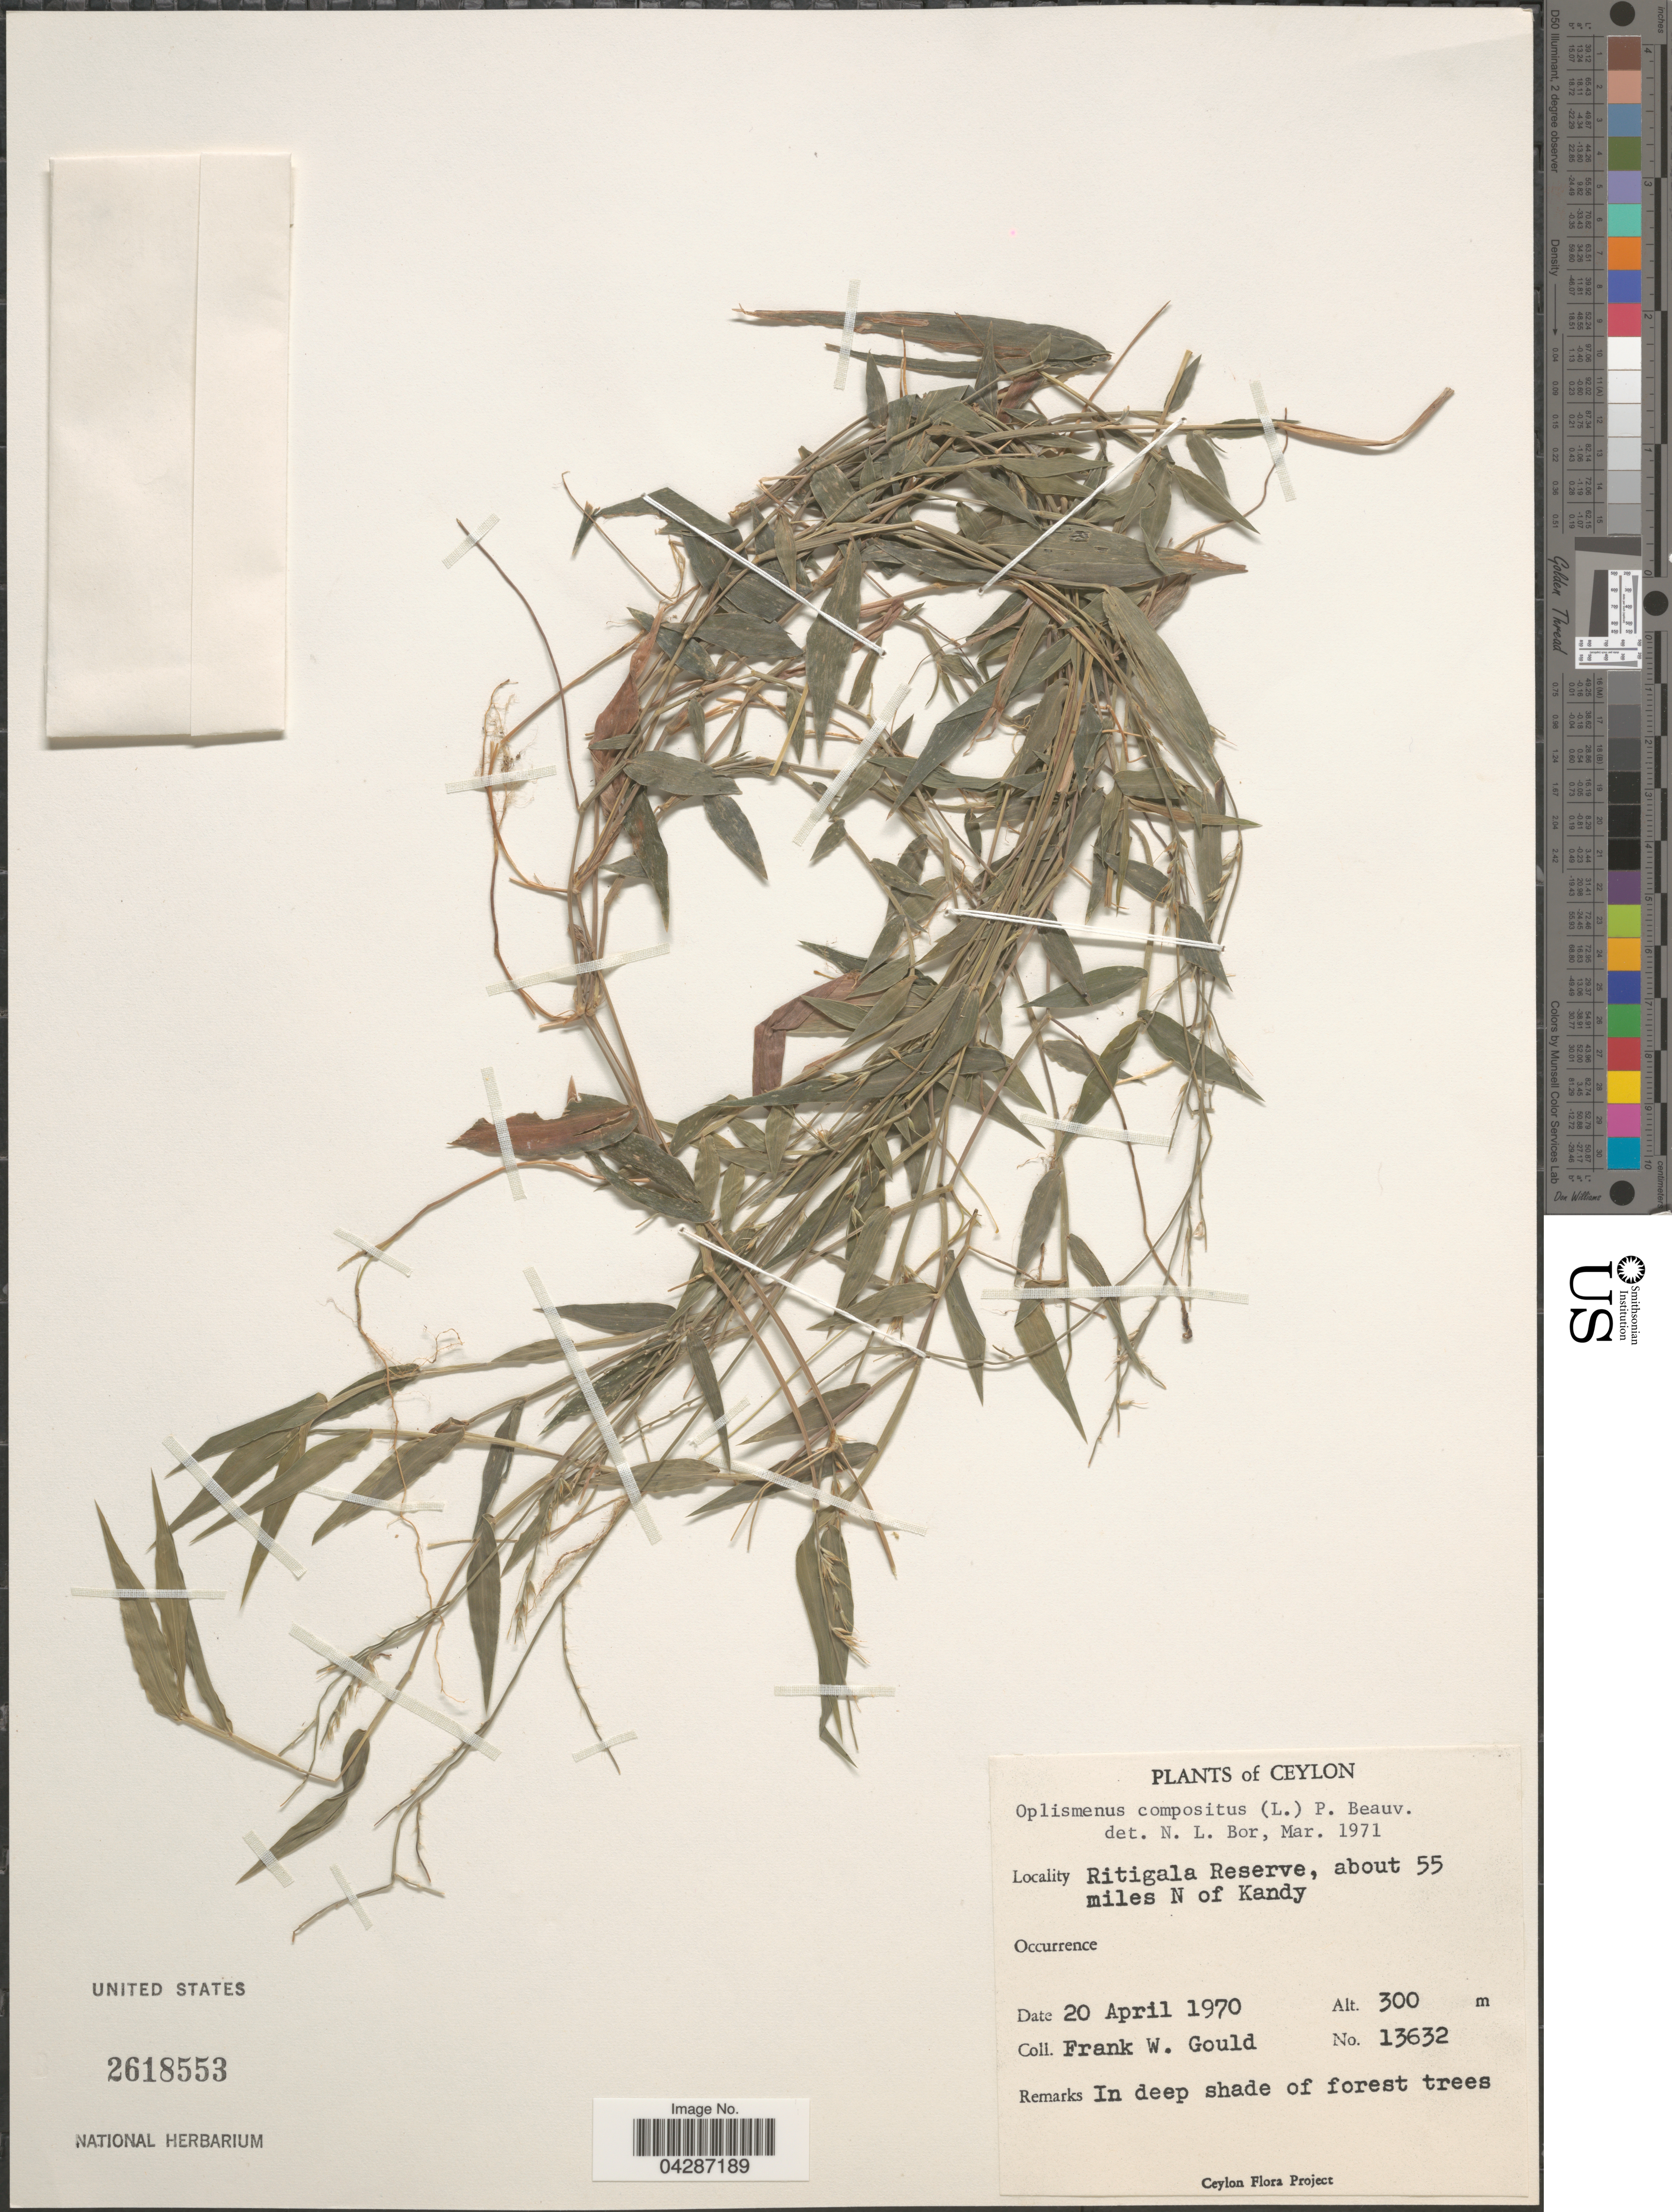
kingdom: Plantae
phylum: Tracheophyta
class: Liliopsida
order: Poales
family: Poaceae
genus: Oplismenus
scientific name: Oplismenus compositus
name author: (L.) P. Beauv.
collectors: F. W. Gould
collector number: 13632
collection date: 1970-04-20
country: Sri Lanka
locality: Ceylon. Ritigala Reserve, about 55 miles N of Kandy. In deep shade of forest trees.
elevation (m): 300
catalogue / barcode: US 2618553